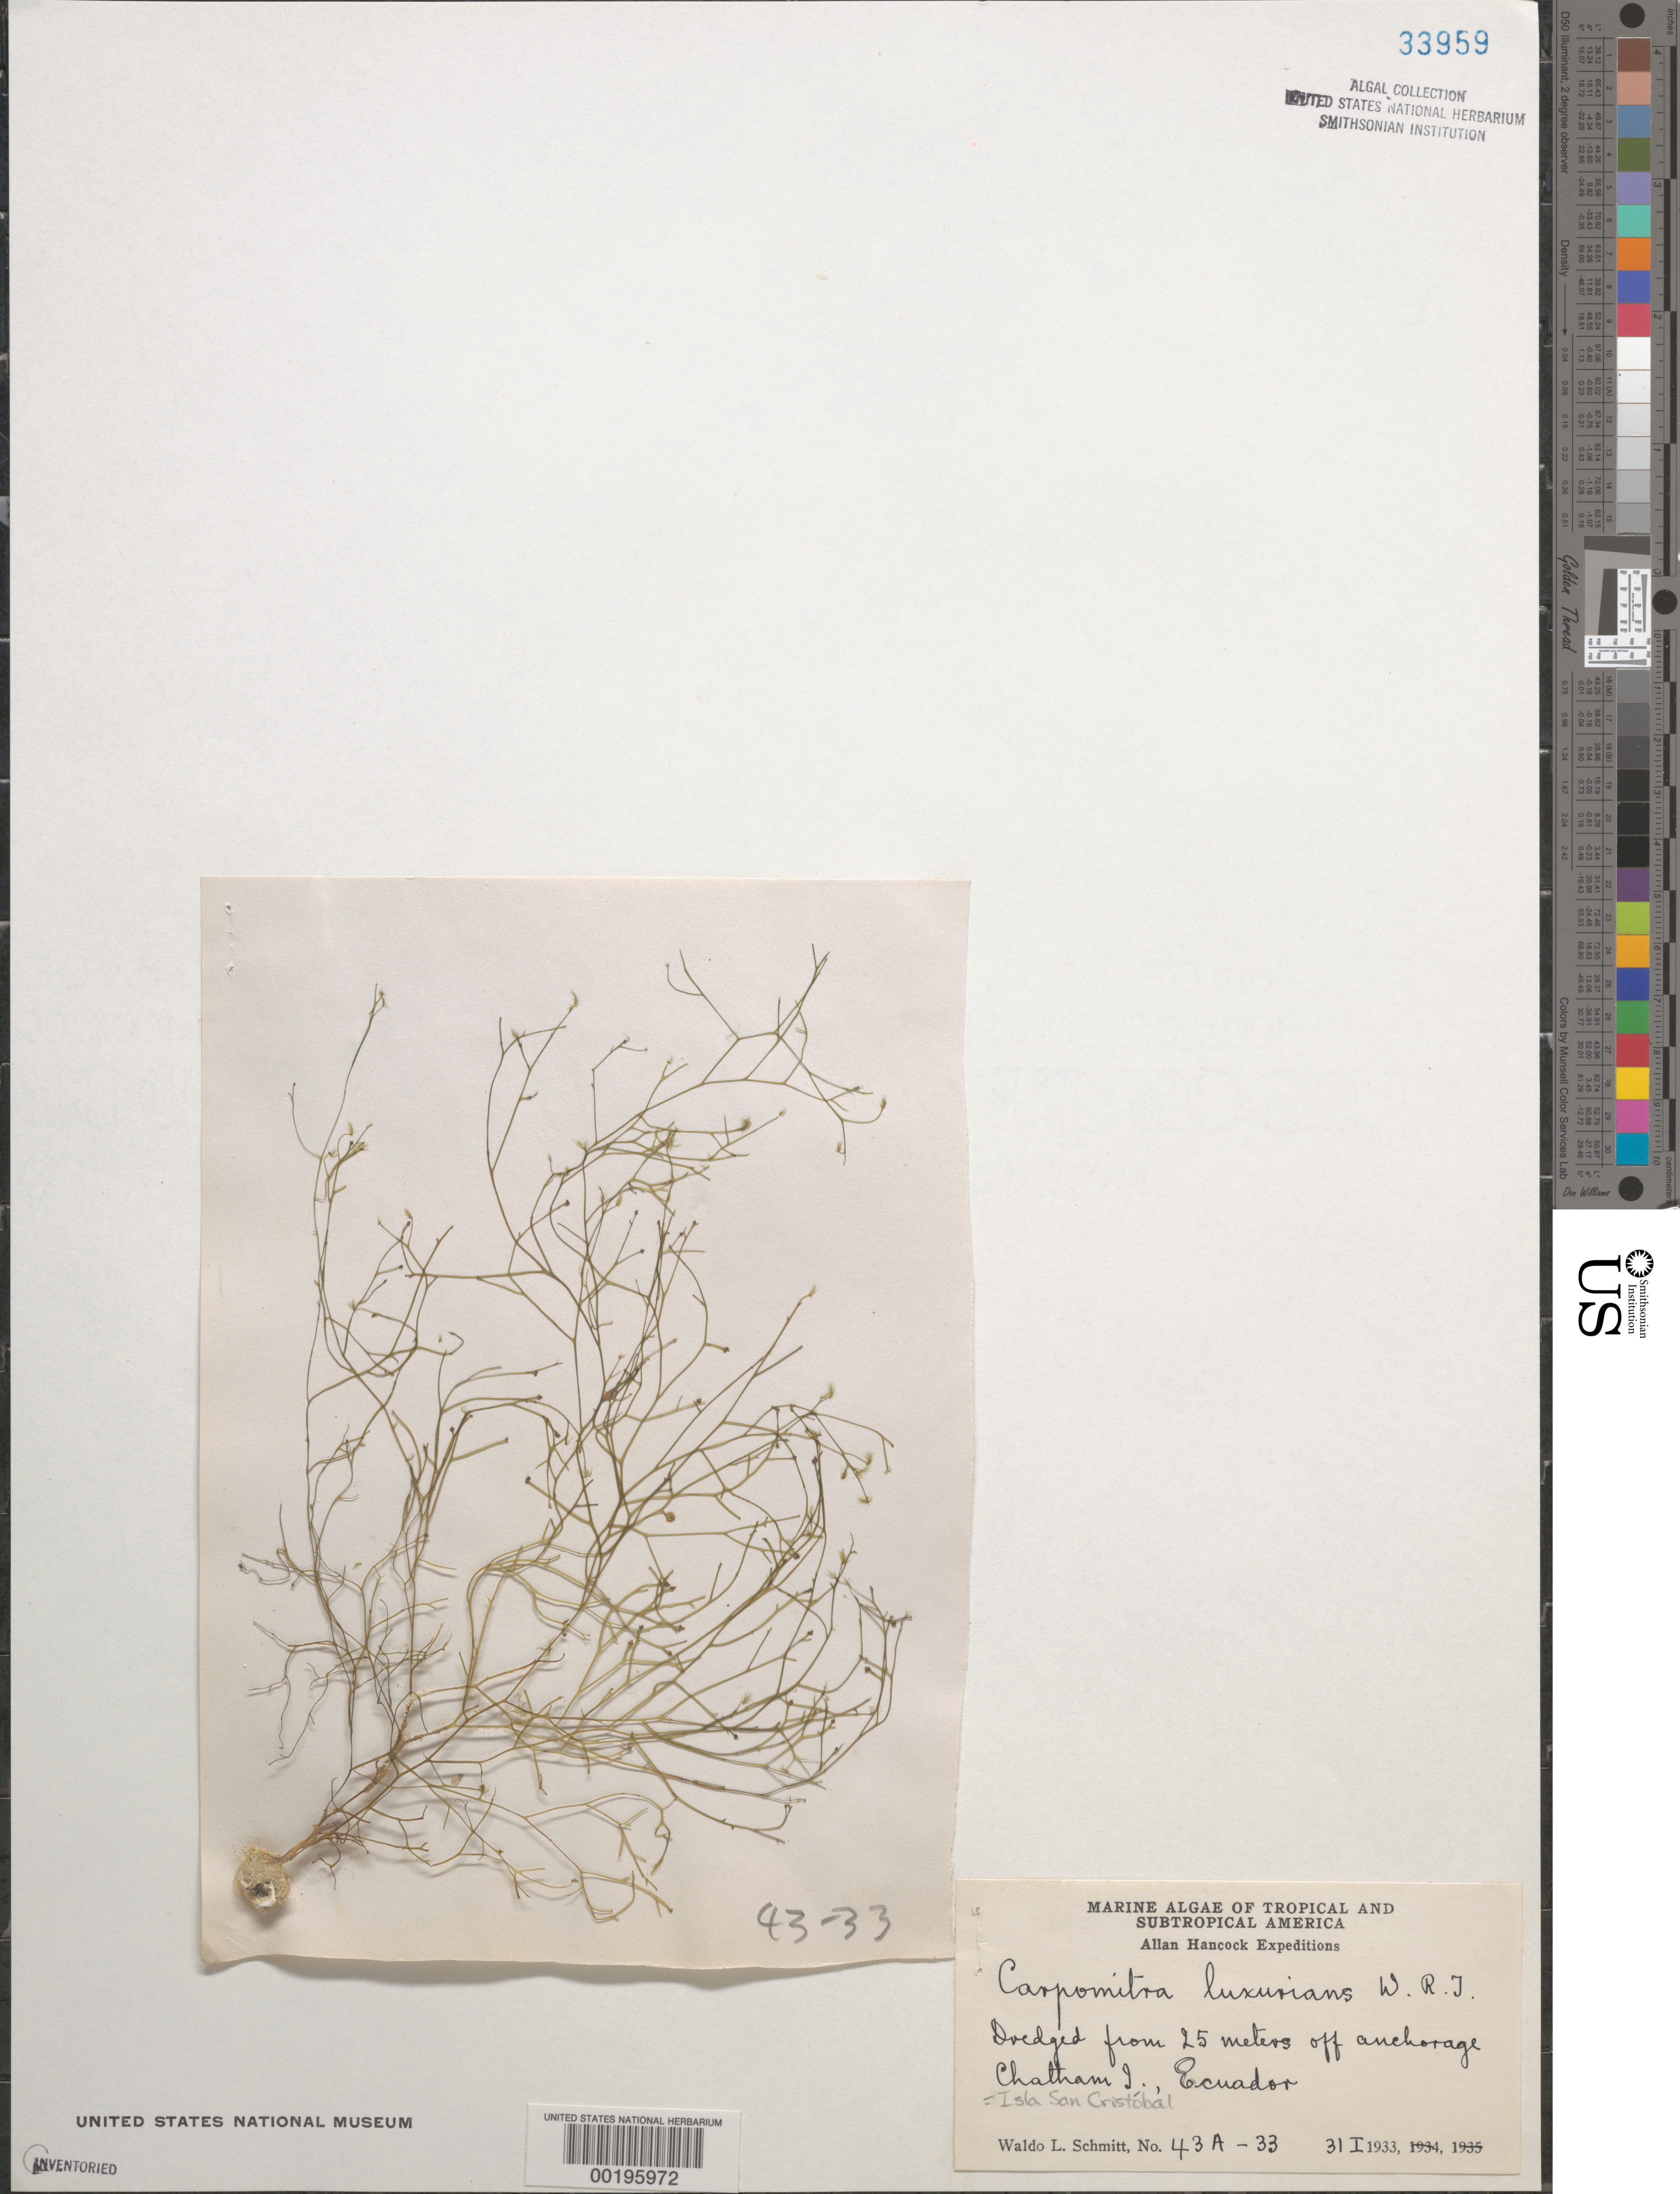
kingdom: Chromista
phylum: Ochrophyta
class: Phaeophyceae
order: Sporochnales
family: Sporochnaceae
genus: Carpomitra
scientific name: Carpomitra costata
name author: (Stackh.) Batters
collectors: W. L. Schmitt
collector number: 43a-33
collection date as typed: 31 Jan 1933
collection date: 1933-01-31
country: Ecuador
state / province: Colón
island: San Cristóbal [Chatham]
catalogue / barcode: US 33959